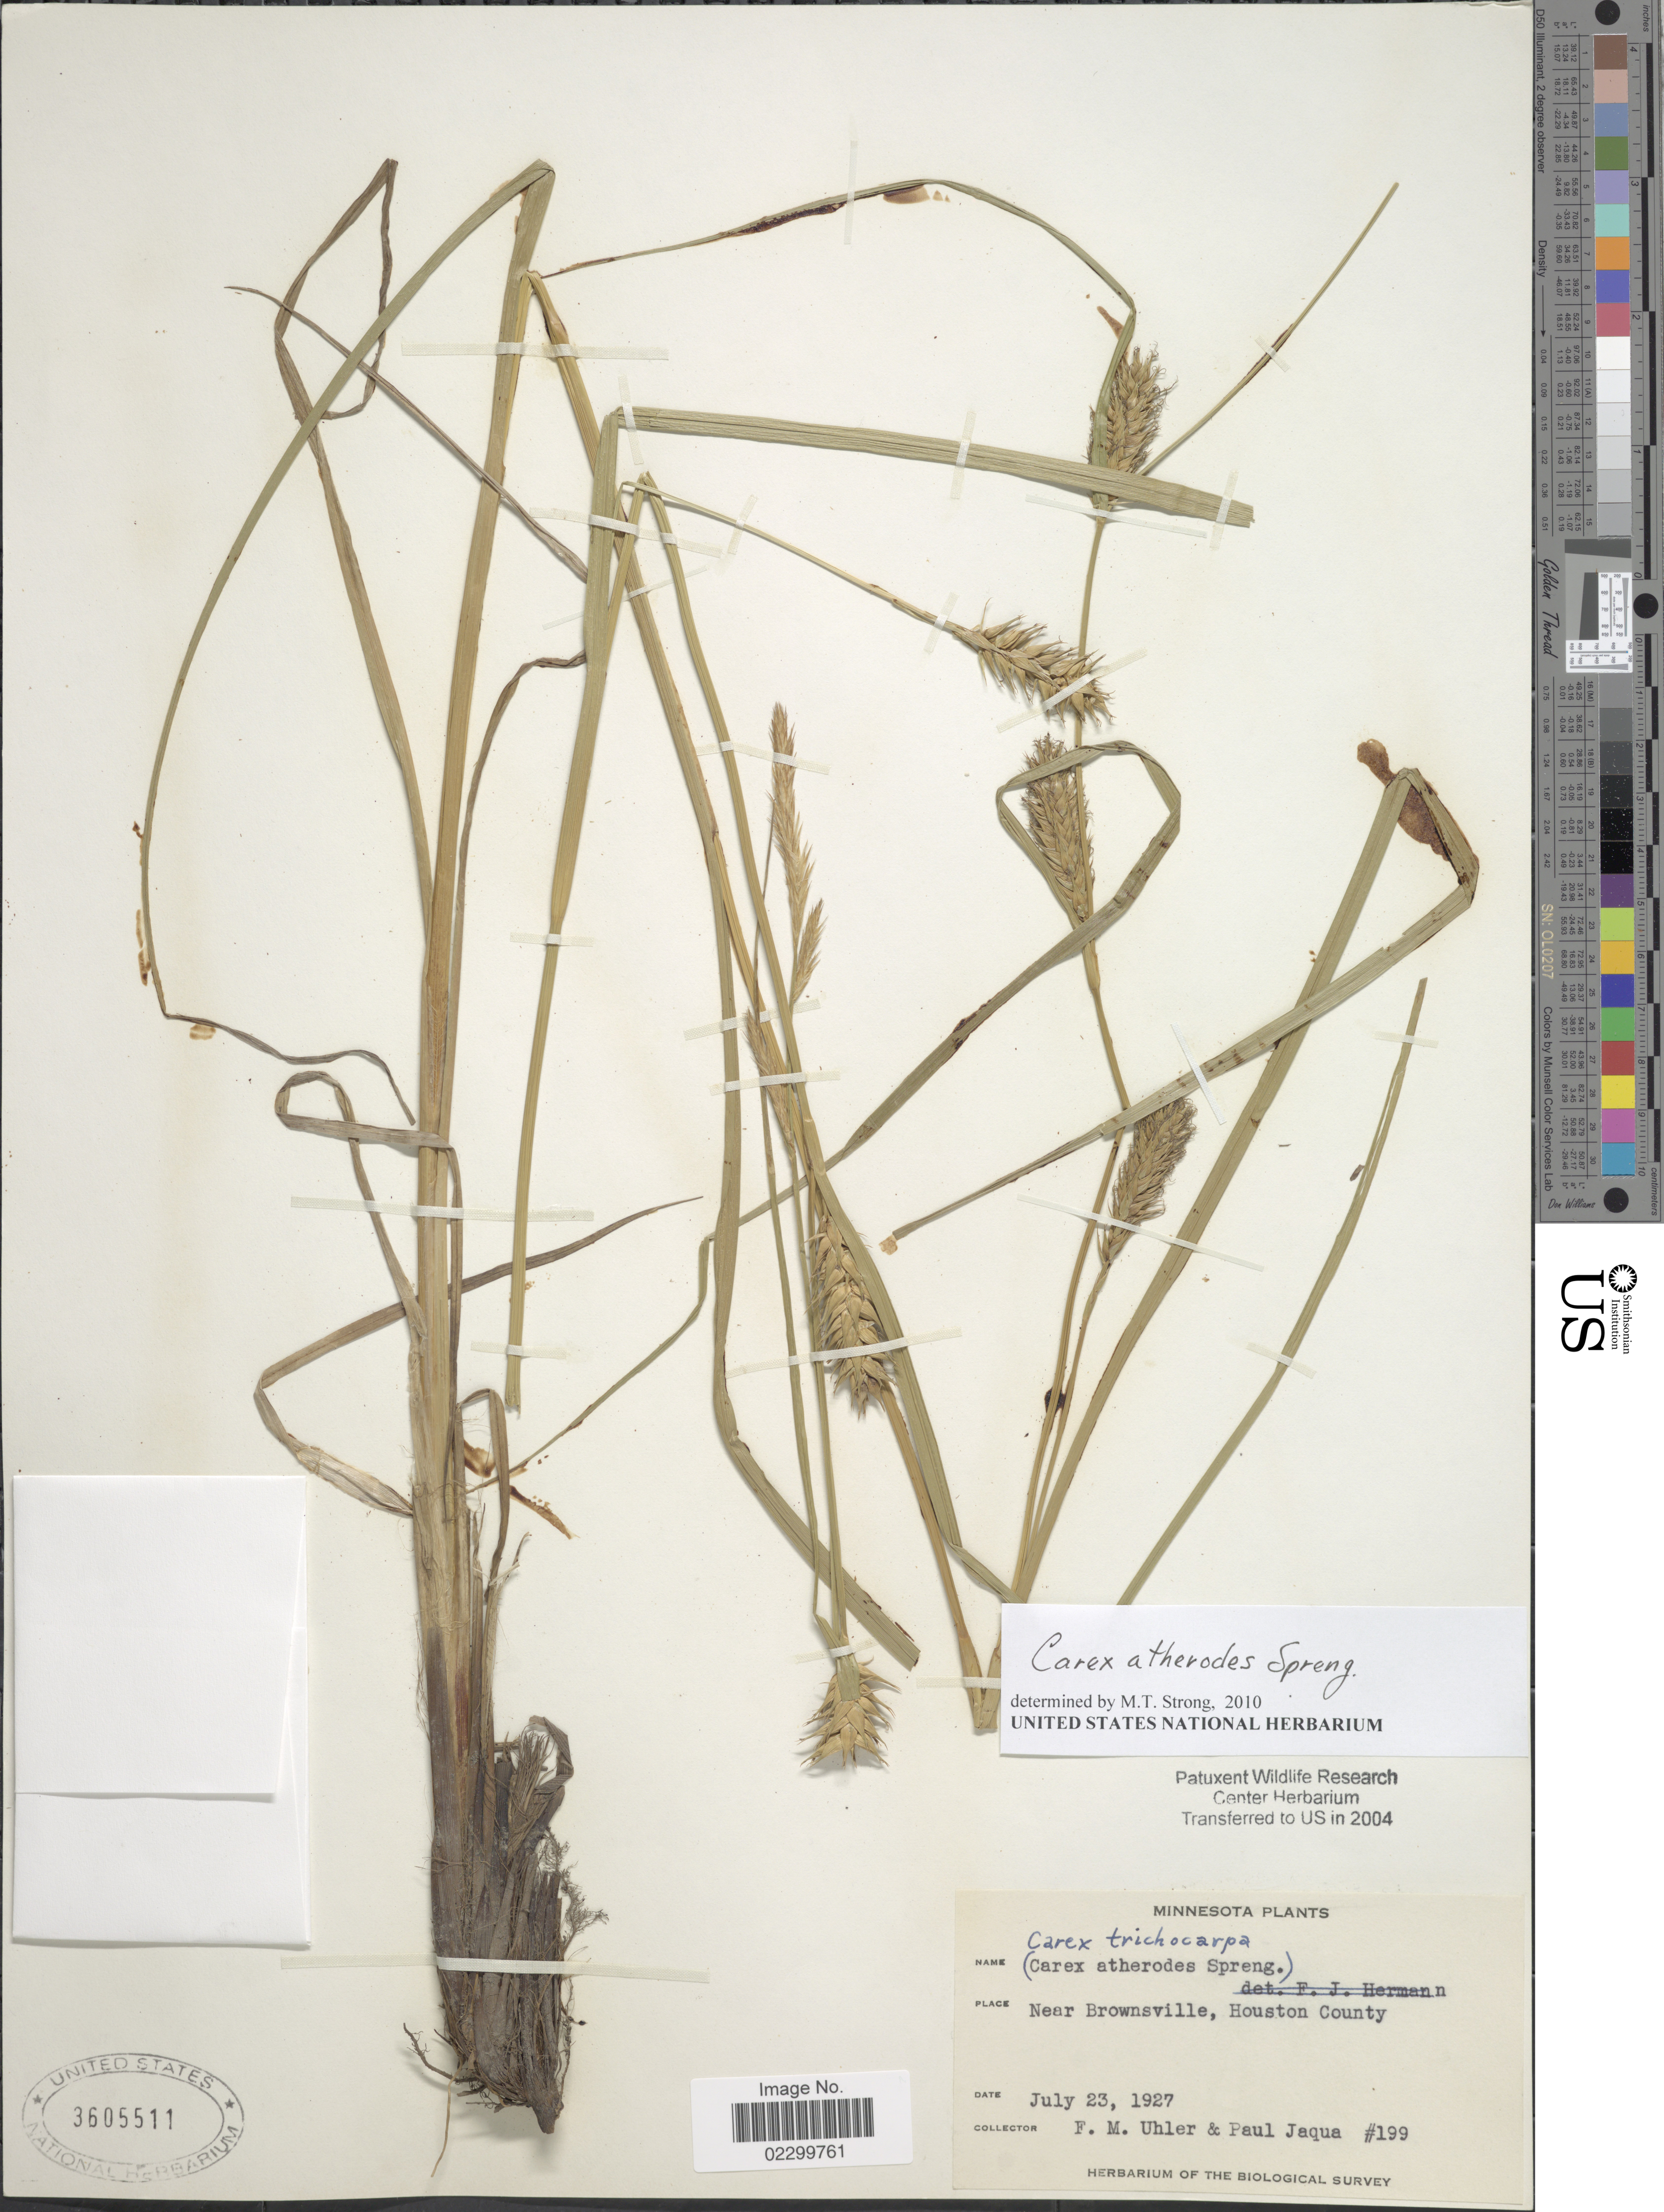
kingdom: Plantae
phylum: Tracheophyta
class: Liliopsida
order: Poales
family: Cyperaceae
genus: Carex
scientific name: Carex atherodes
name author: Spreng.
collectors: F. M. Uhler & P. Jaqua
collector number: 199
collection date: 1927-07-23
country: United States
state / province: Minnesota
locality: Near Brownsville, Houston County.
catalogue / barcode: US 3605511